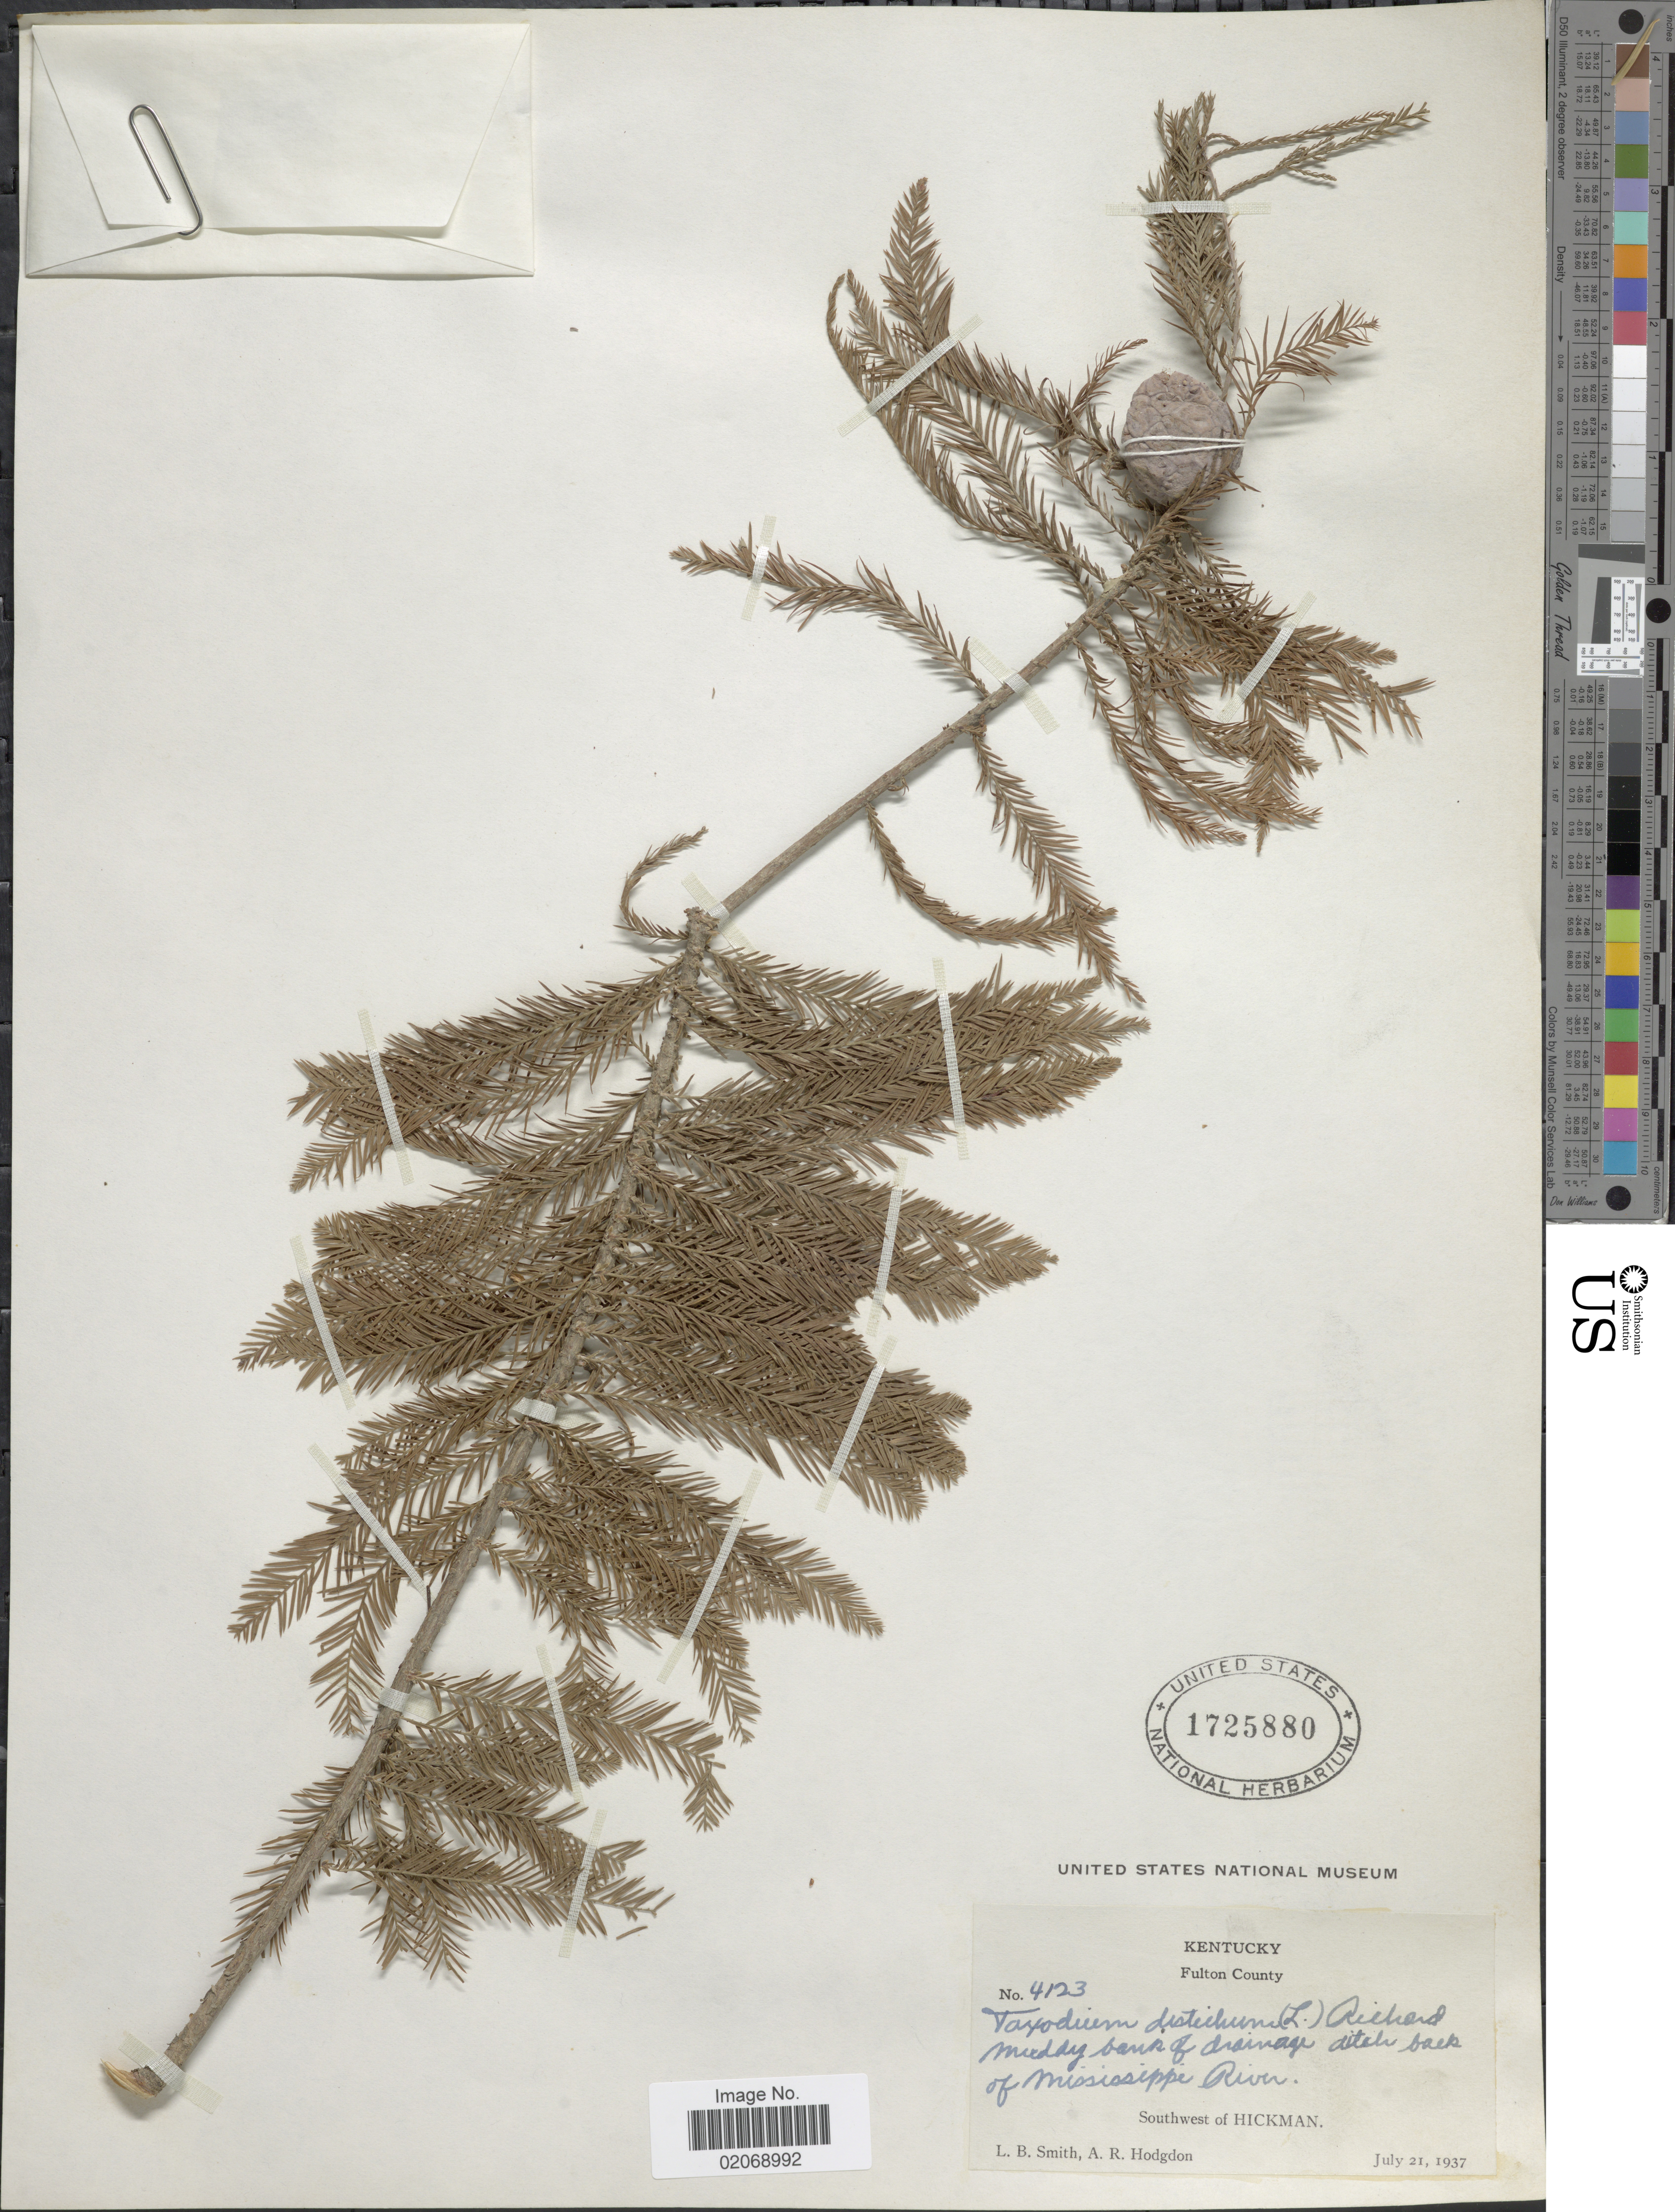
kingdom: Plantae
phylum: Tracheophyta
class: Pinopsida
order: Pinales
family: Cupressaceae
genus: Taxodium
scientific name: Taxodium distichum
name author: (L.) Rich.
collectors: L. Smith & A. R. Hodgdon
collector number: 4123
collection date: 1937-07-21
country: United States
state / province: Kentucky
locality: Fulton County, Muddy bank of drainage ditch back of Mississippi River, Southwest of Hickman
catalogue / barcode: US 1725880